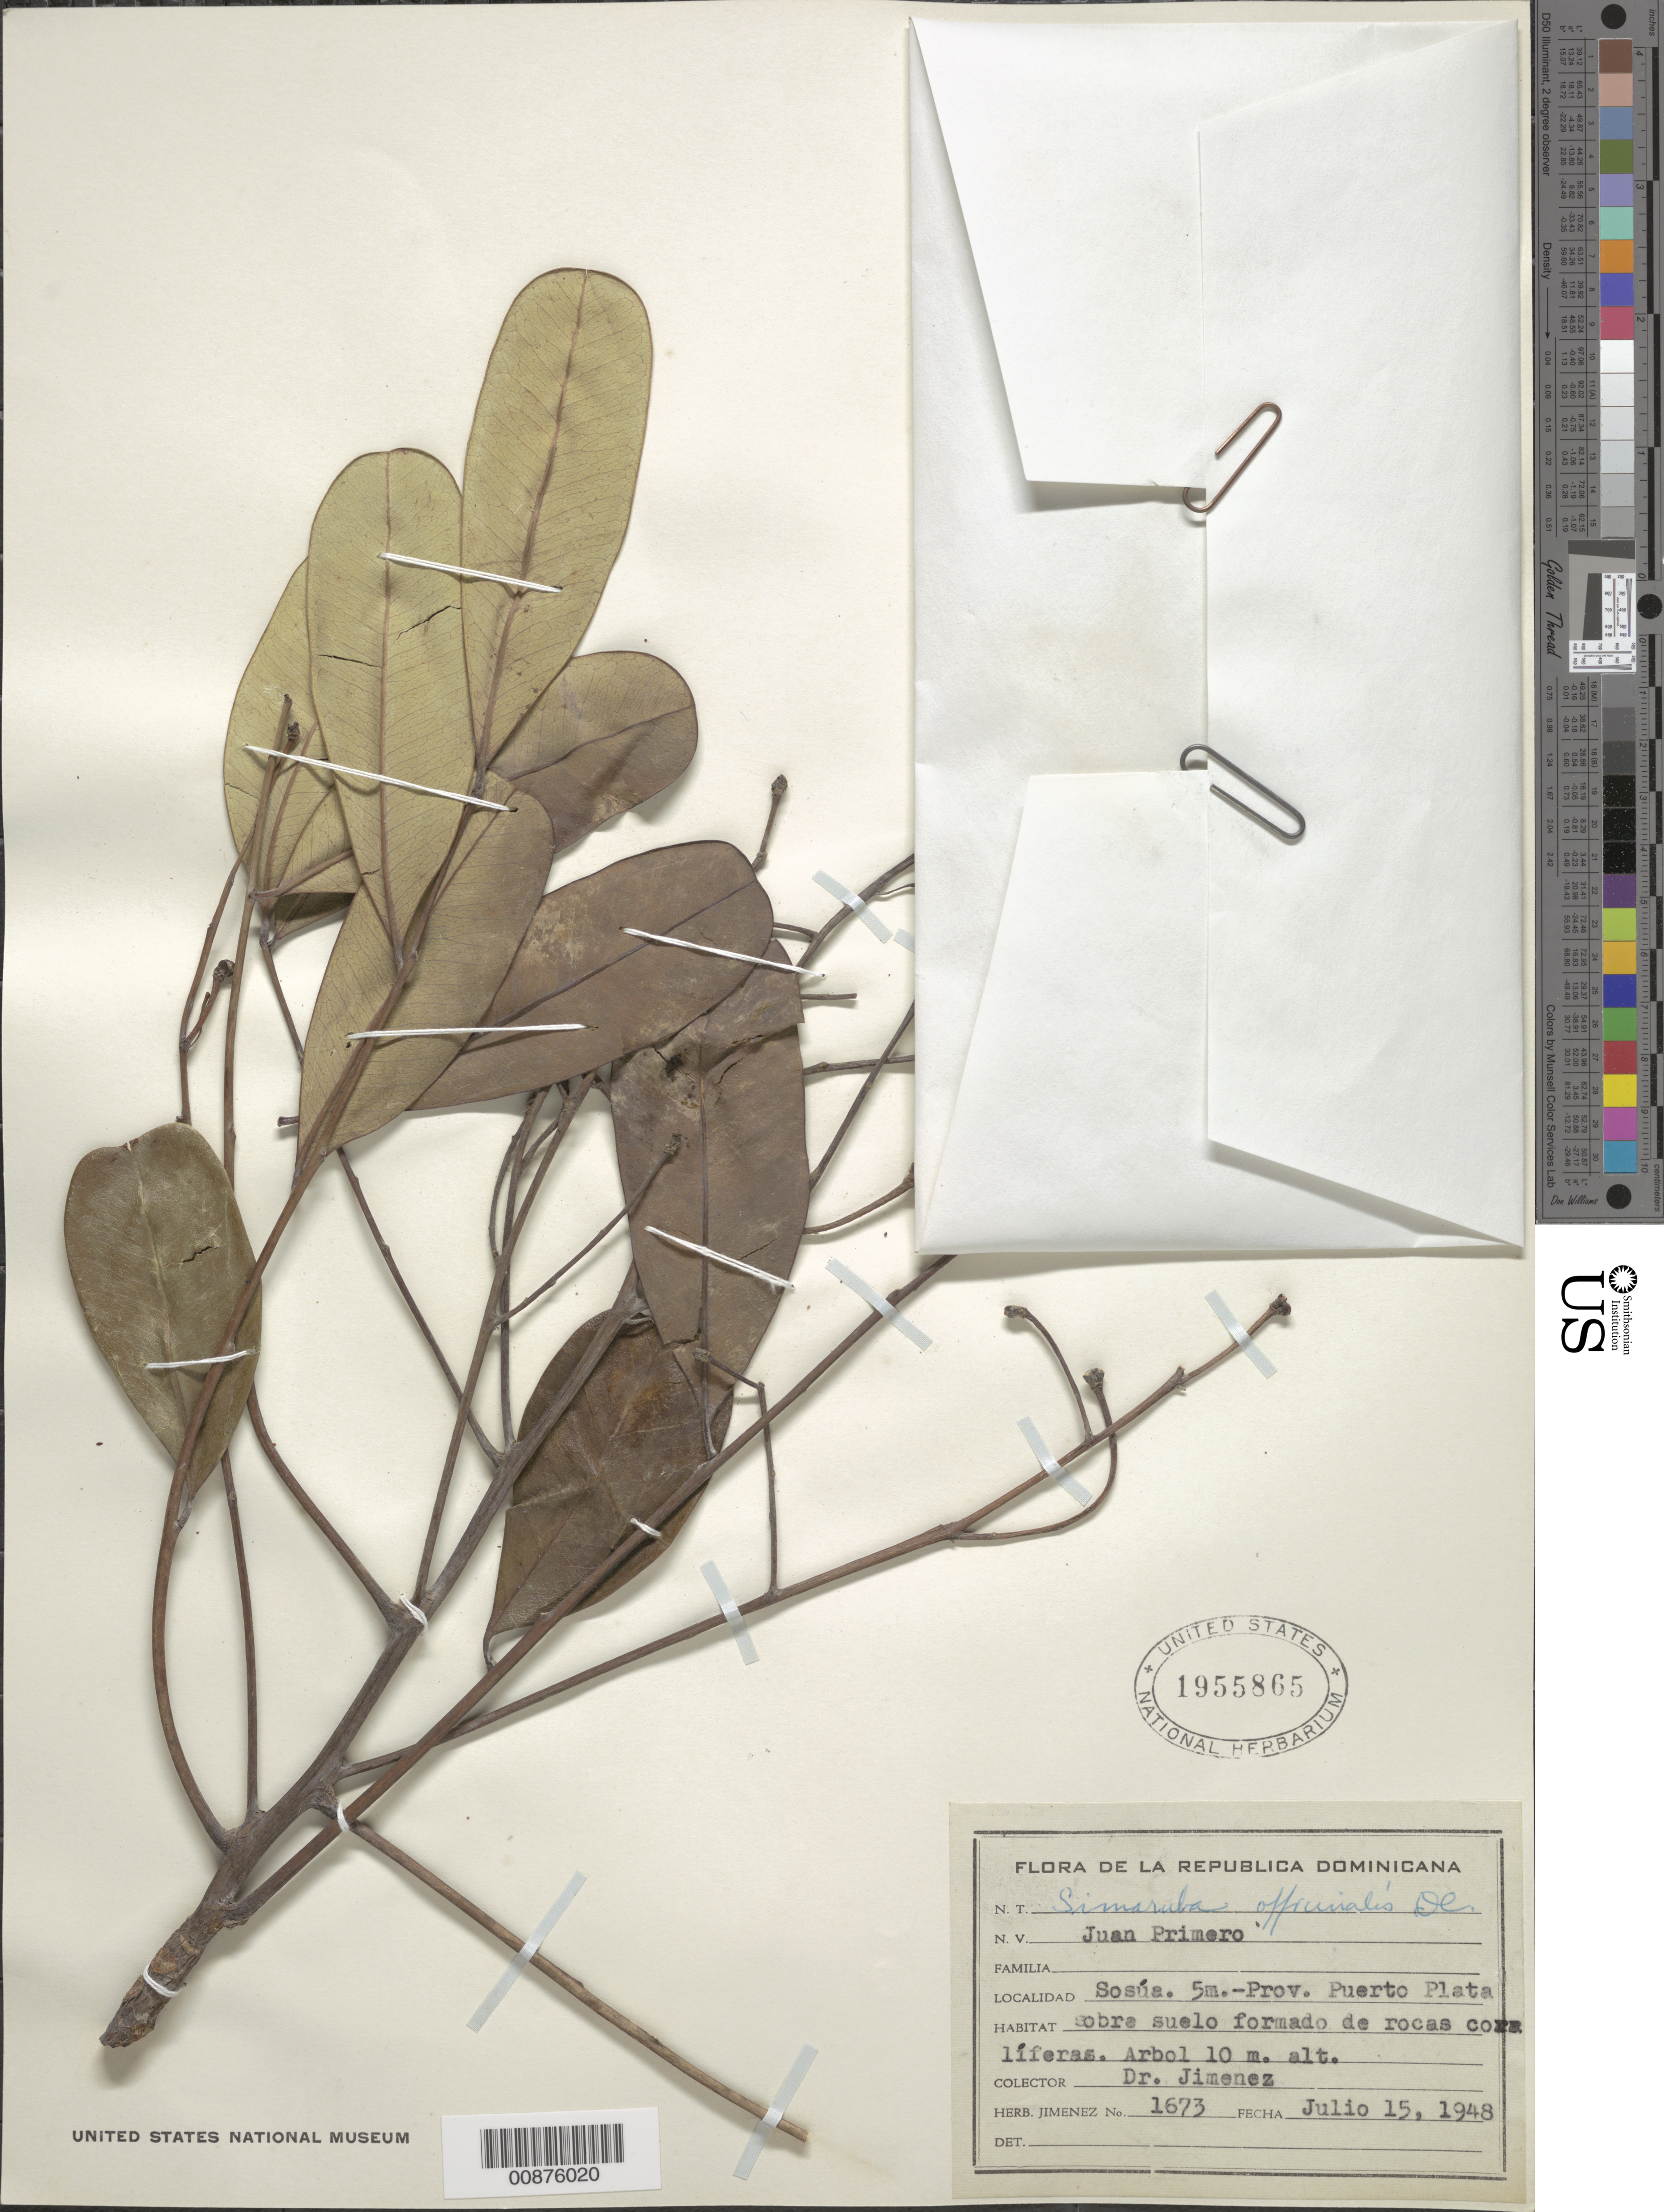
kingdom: Plantae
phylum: Tracheophyta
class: Magnoliopsida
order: Sapindales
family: Simaroubaceae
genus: Simarouba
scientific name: Simarouba glauca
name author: DC.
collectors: J. J. Jiménez Almonte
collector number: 1673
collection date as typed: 15 Jul 1948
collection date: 1948-07-15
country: Dominican Republic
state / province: Puerto Plata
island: Hispaniola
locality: Sosúa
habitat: Sobre suelo formado de rocas coralíferas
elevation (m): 5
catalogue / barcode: US 1955865